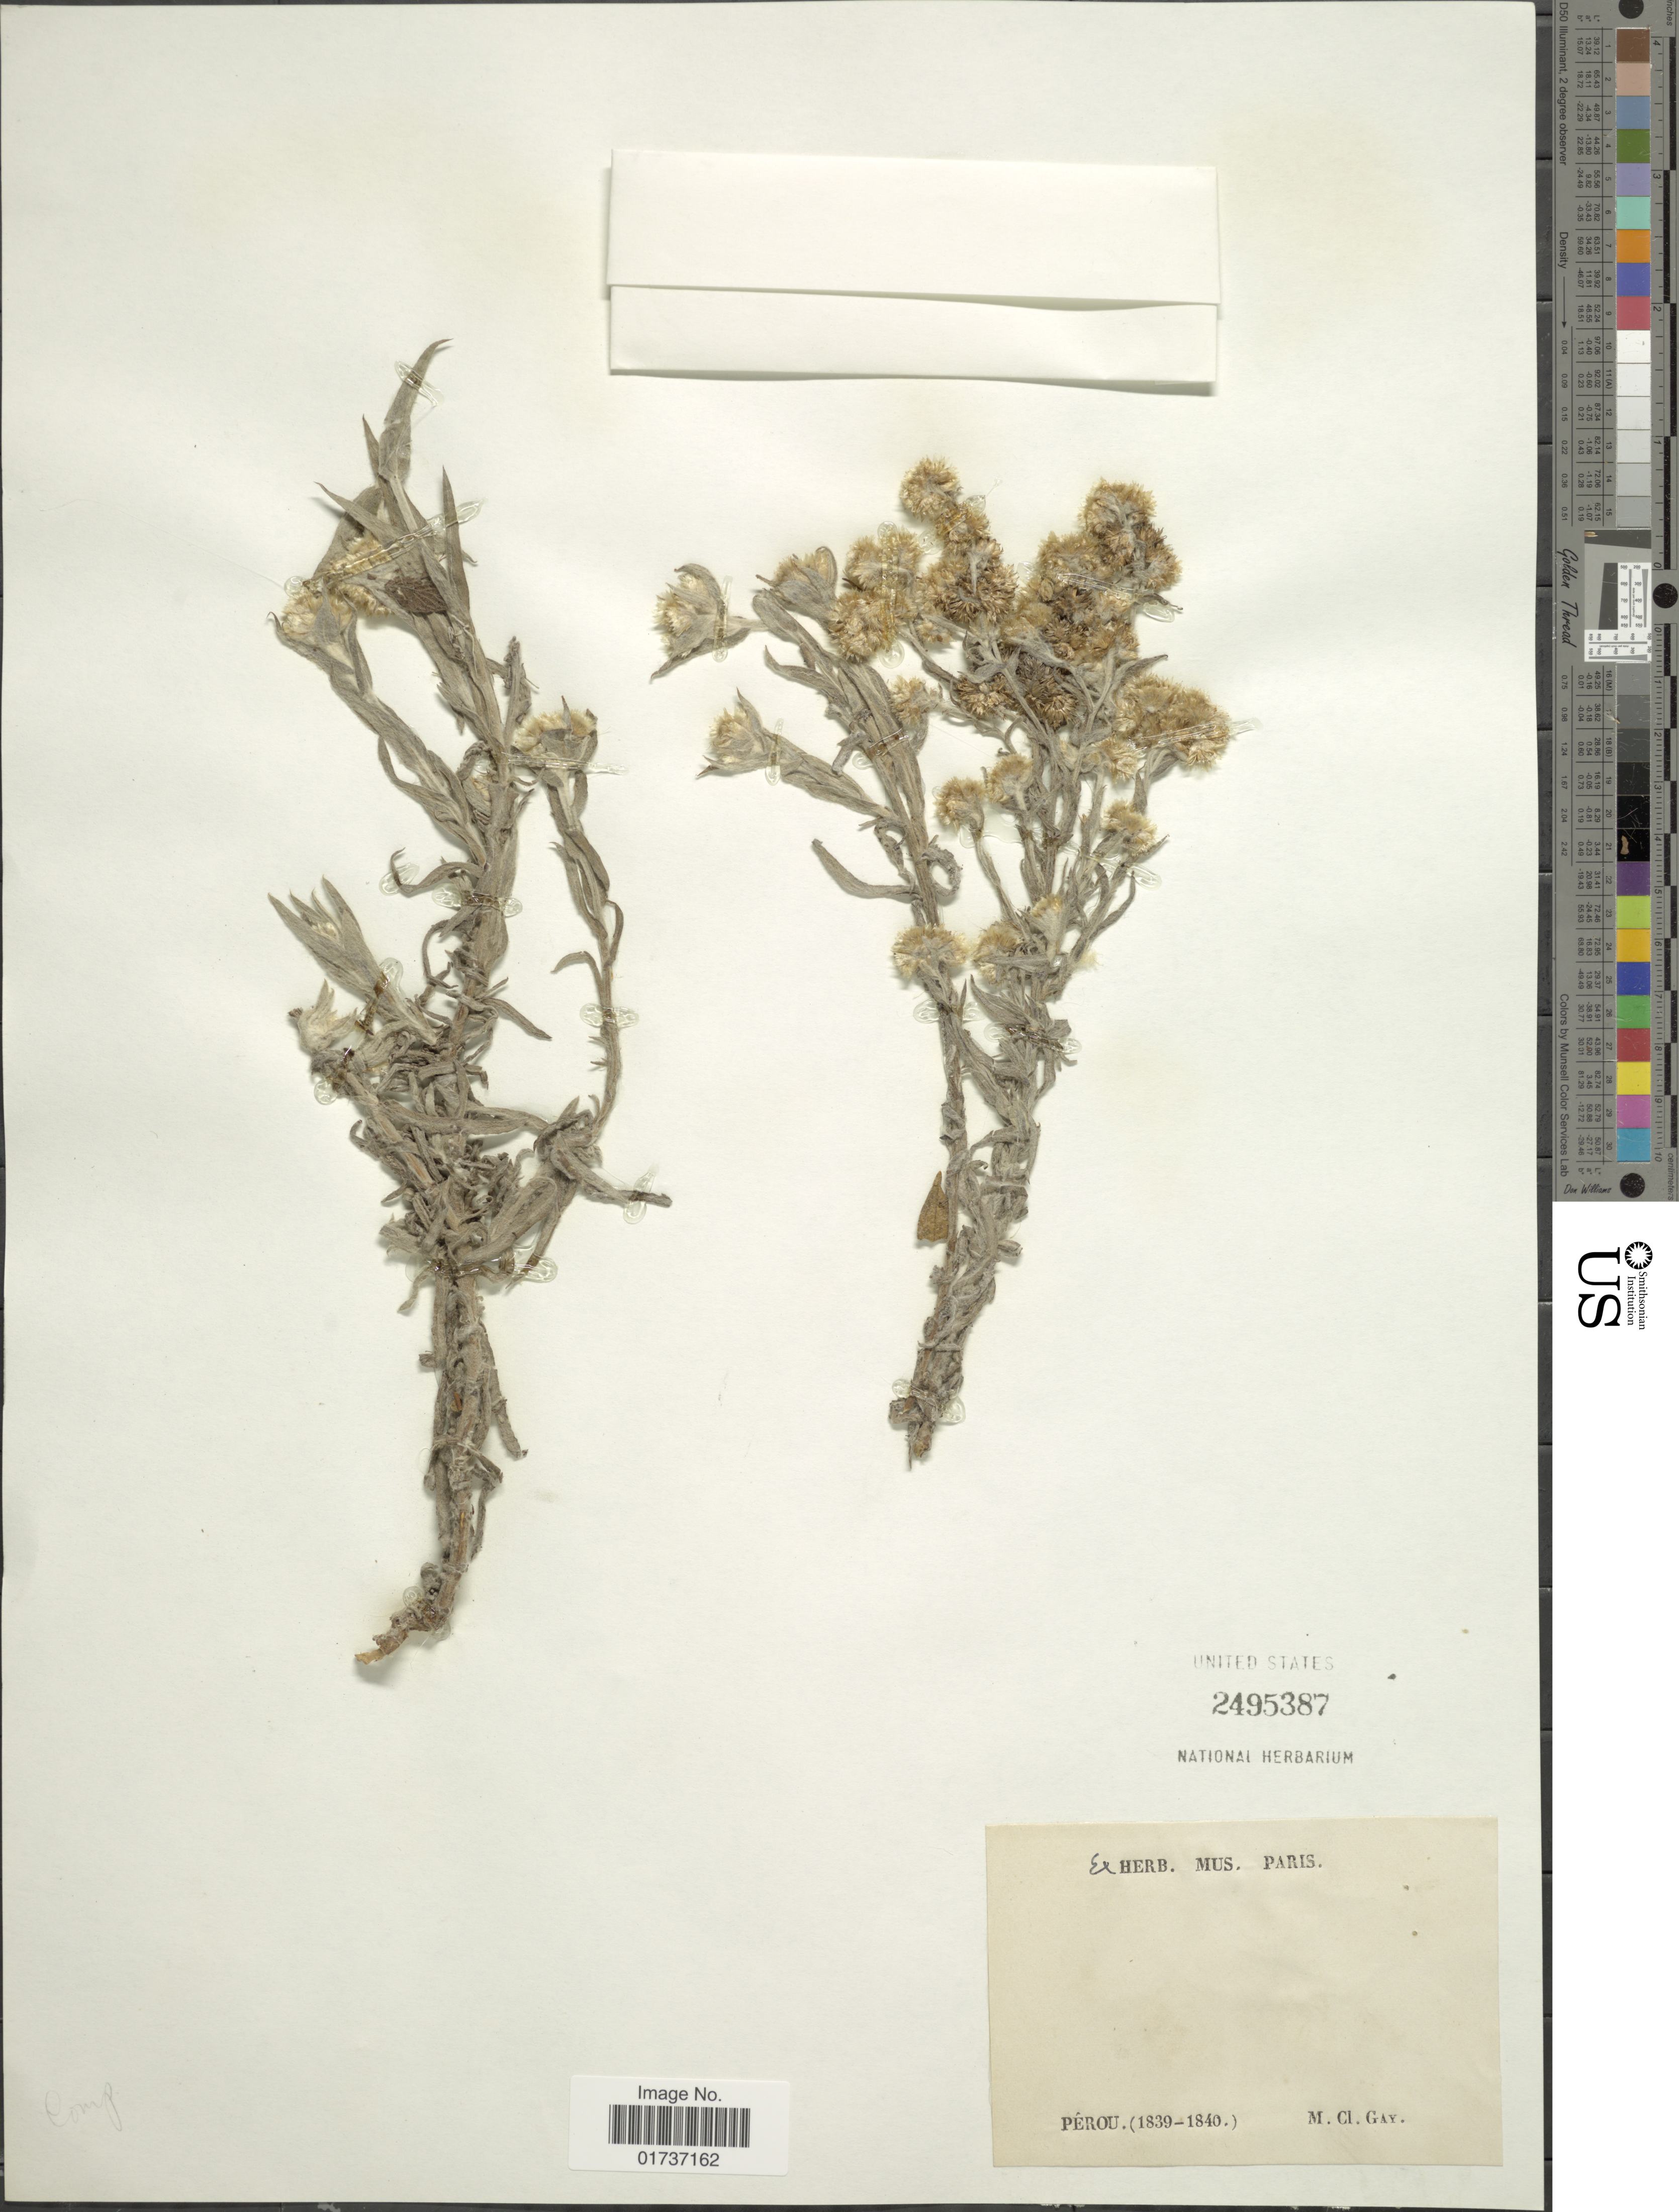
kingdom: Plantae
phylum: Tracheophyta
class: Magnoliopsida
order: Asterales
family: Asteraceae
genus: Gnaphalium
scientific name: Gnaphalium sp.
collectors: M. Gay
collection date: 1839/1840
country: Peru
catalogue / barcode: US 2495387